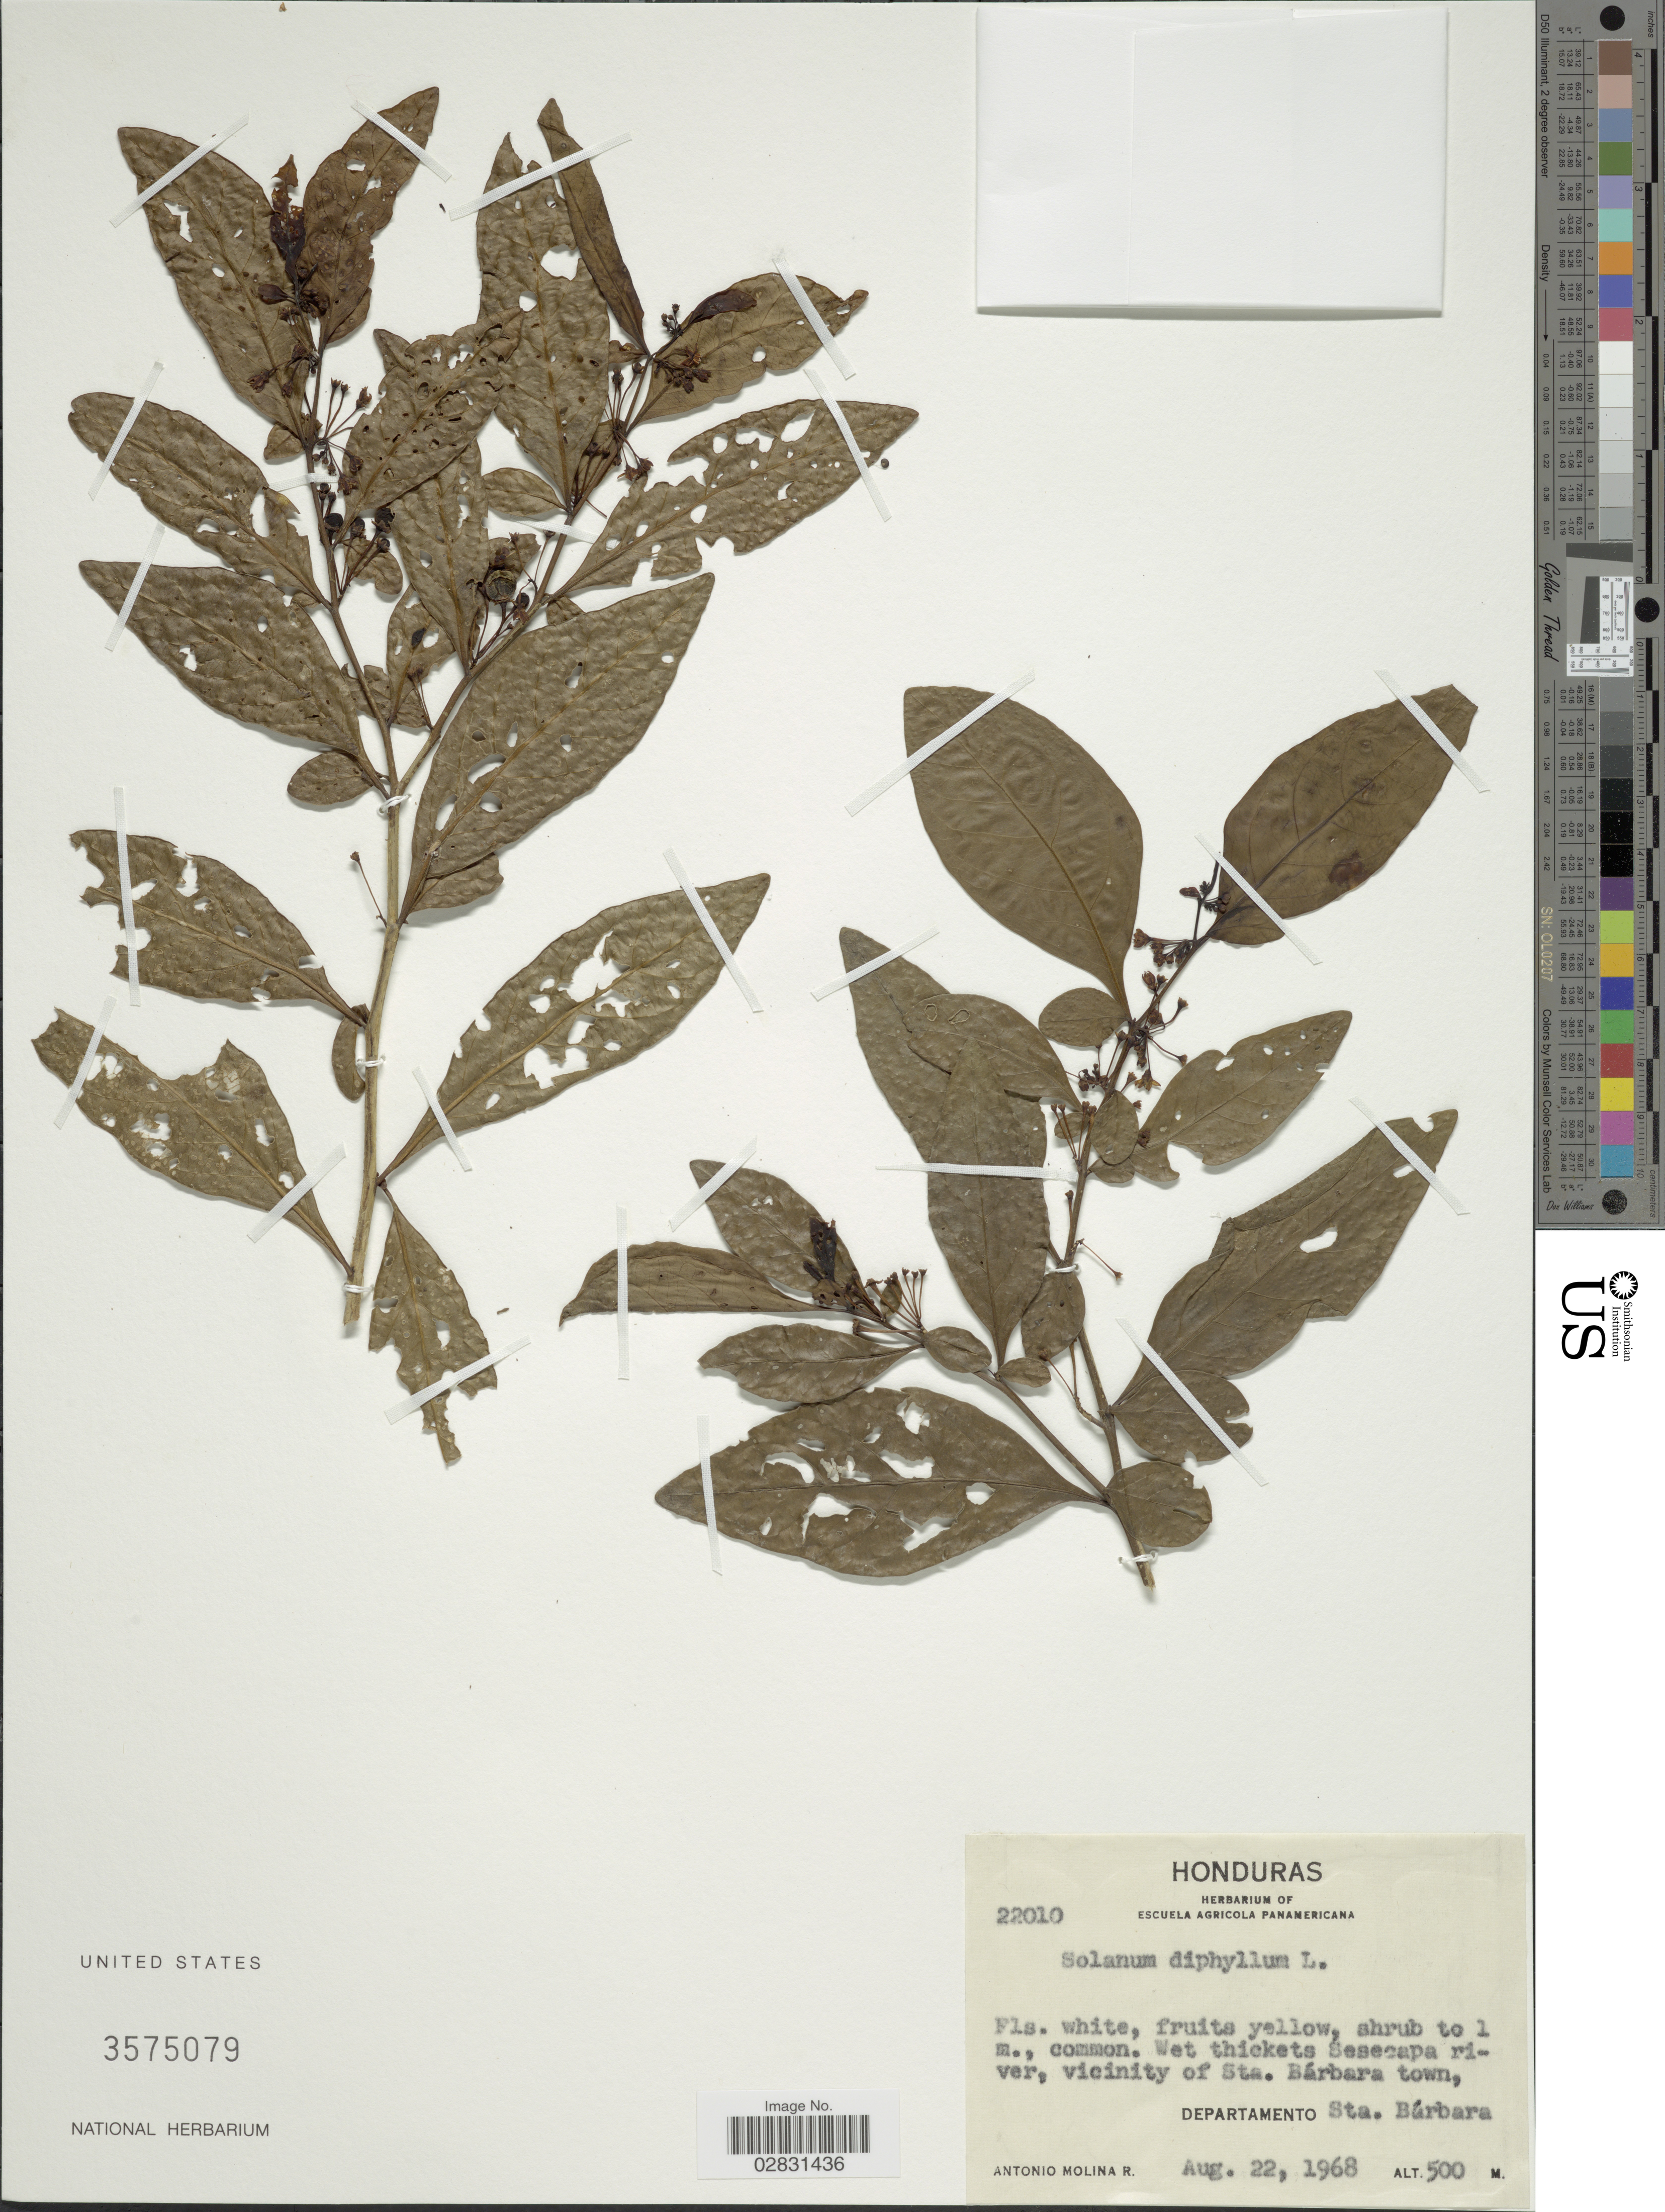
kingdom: Plantae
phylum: Tracheophyta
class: Magnoliopsida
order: Solanales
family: Solanaceae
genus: Solanum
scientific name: Solanum diphyllum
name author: L.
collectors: A. Molina R.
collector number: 22010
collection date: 1968-08-22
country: Honduras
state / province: Santa Bárbara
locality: Wet thickets Sesecapa river, vicinity of Sta. Barbara town, Departamento Sta. Bárbara.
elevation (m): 500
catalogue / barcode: US 3575079